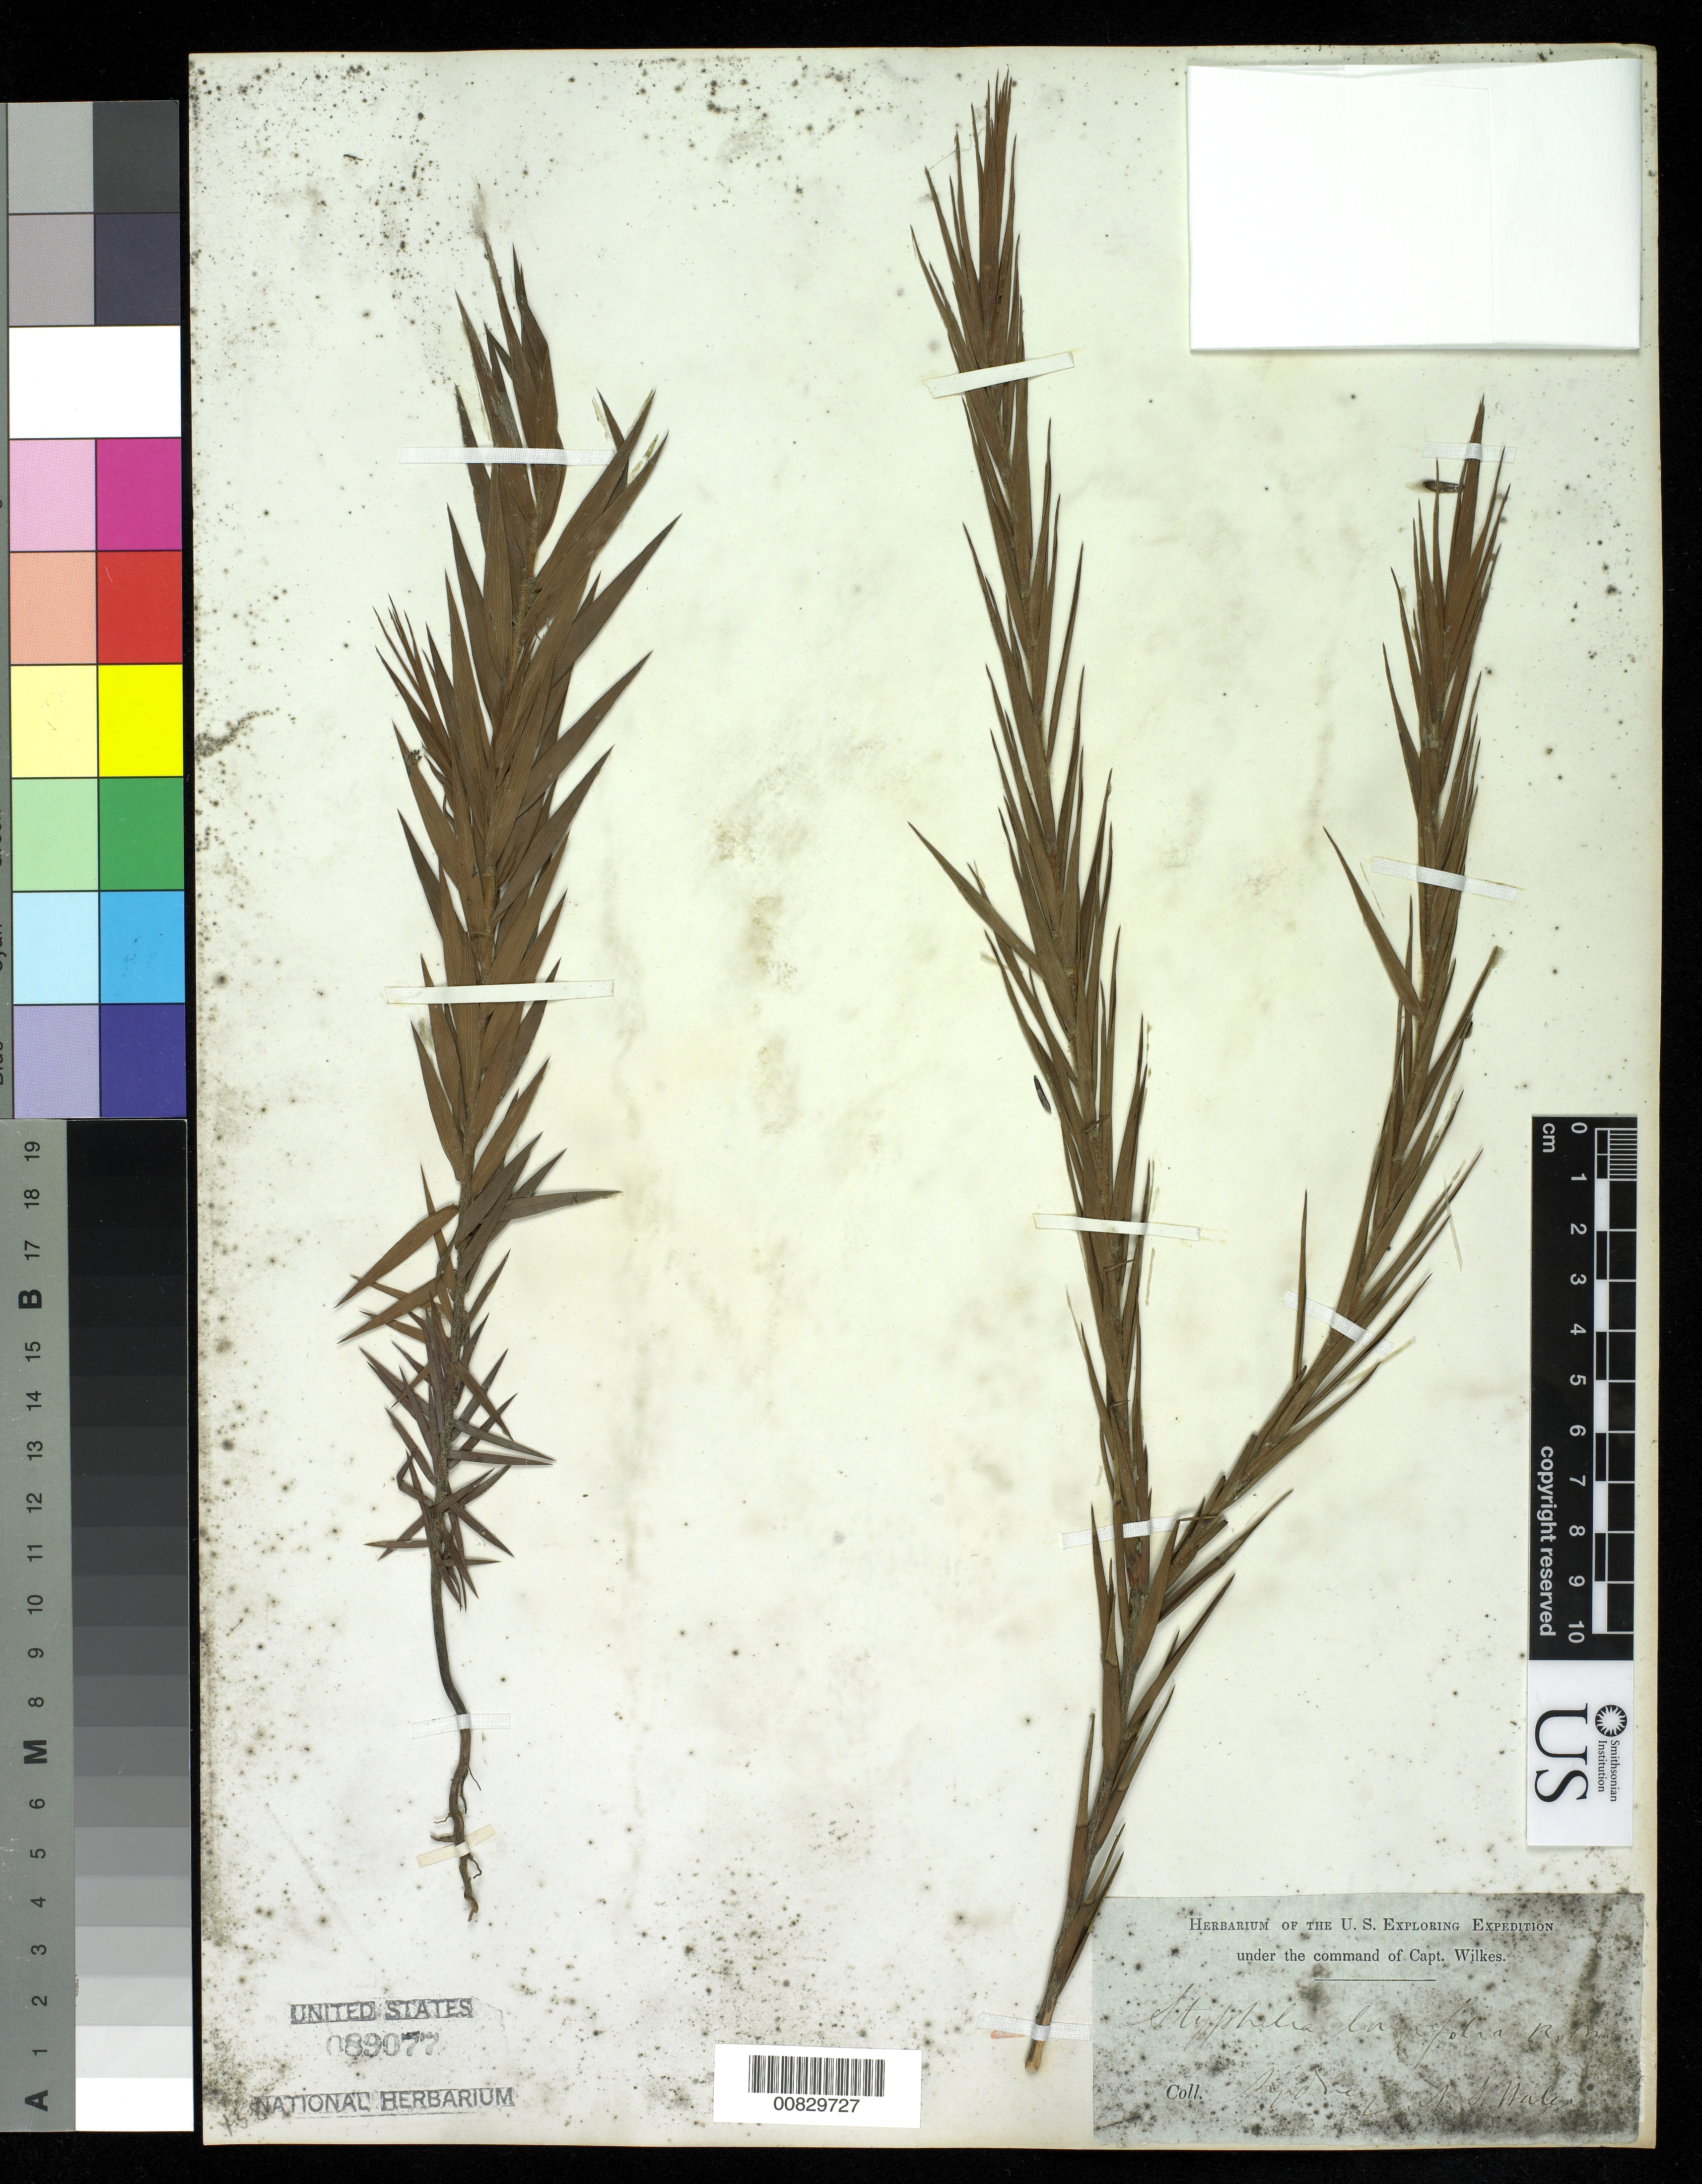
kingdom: Plantae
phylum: Tracheophyta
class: Magnoliopsida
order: Ericales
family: Ericaceae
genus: Styphelia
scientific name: Styphelia longifolia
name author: R. Br.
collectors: Wilkes Explor. Exped.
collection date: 1838/1842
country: Australia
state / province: New South Wales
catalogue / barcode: US 89077